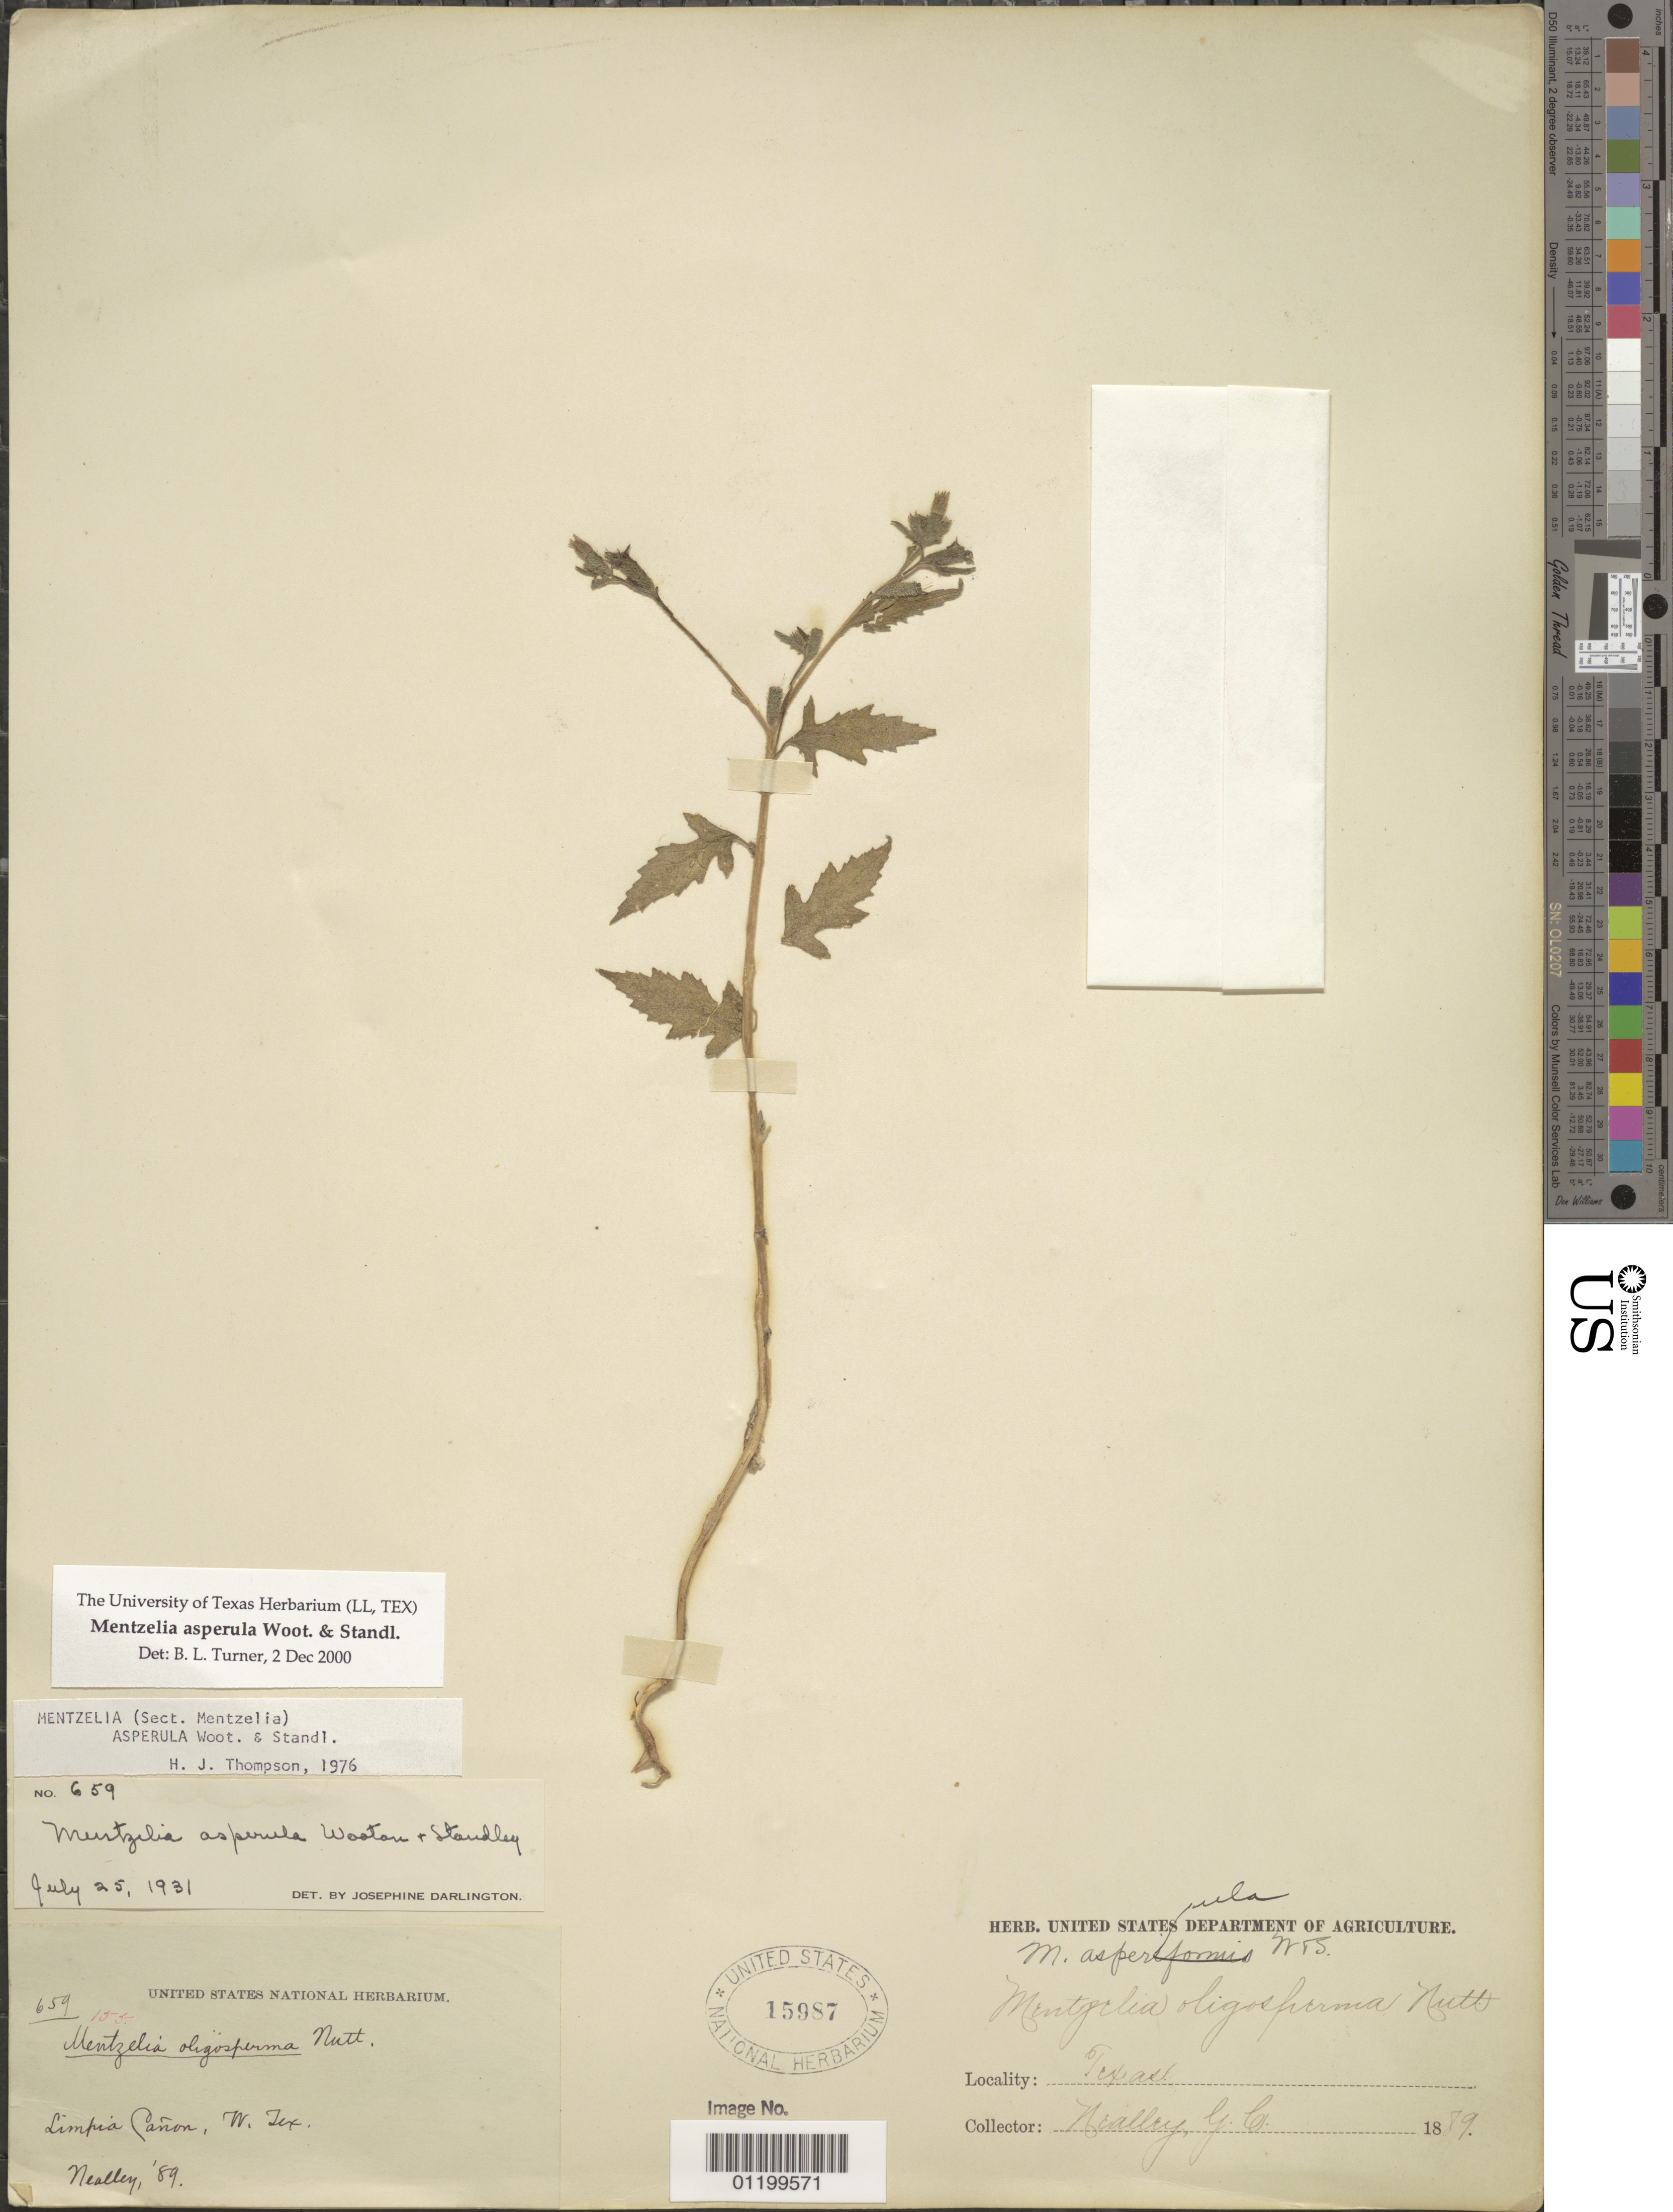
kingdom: Plantae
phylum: Tracheophyta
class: Magnoliopsida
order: Cornales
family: Loasaceae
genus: Mentzelia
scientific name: Mentzelia aspera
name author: L.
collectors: G. C. Nealley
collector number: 659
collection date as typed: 1889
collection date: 1889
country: United States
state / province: Texas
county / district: Presidio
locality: Limpia Canyon.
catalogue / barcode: US 15987